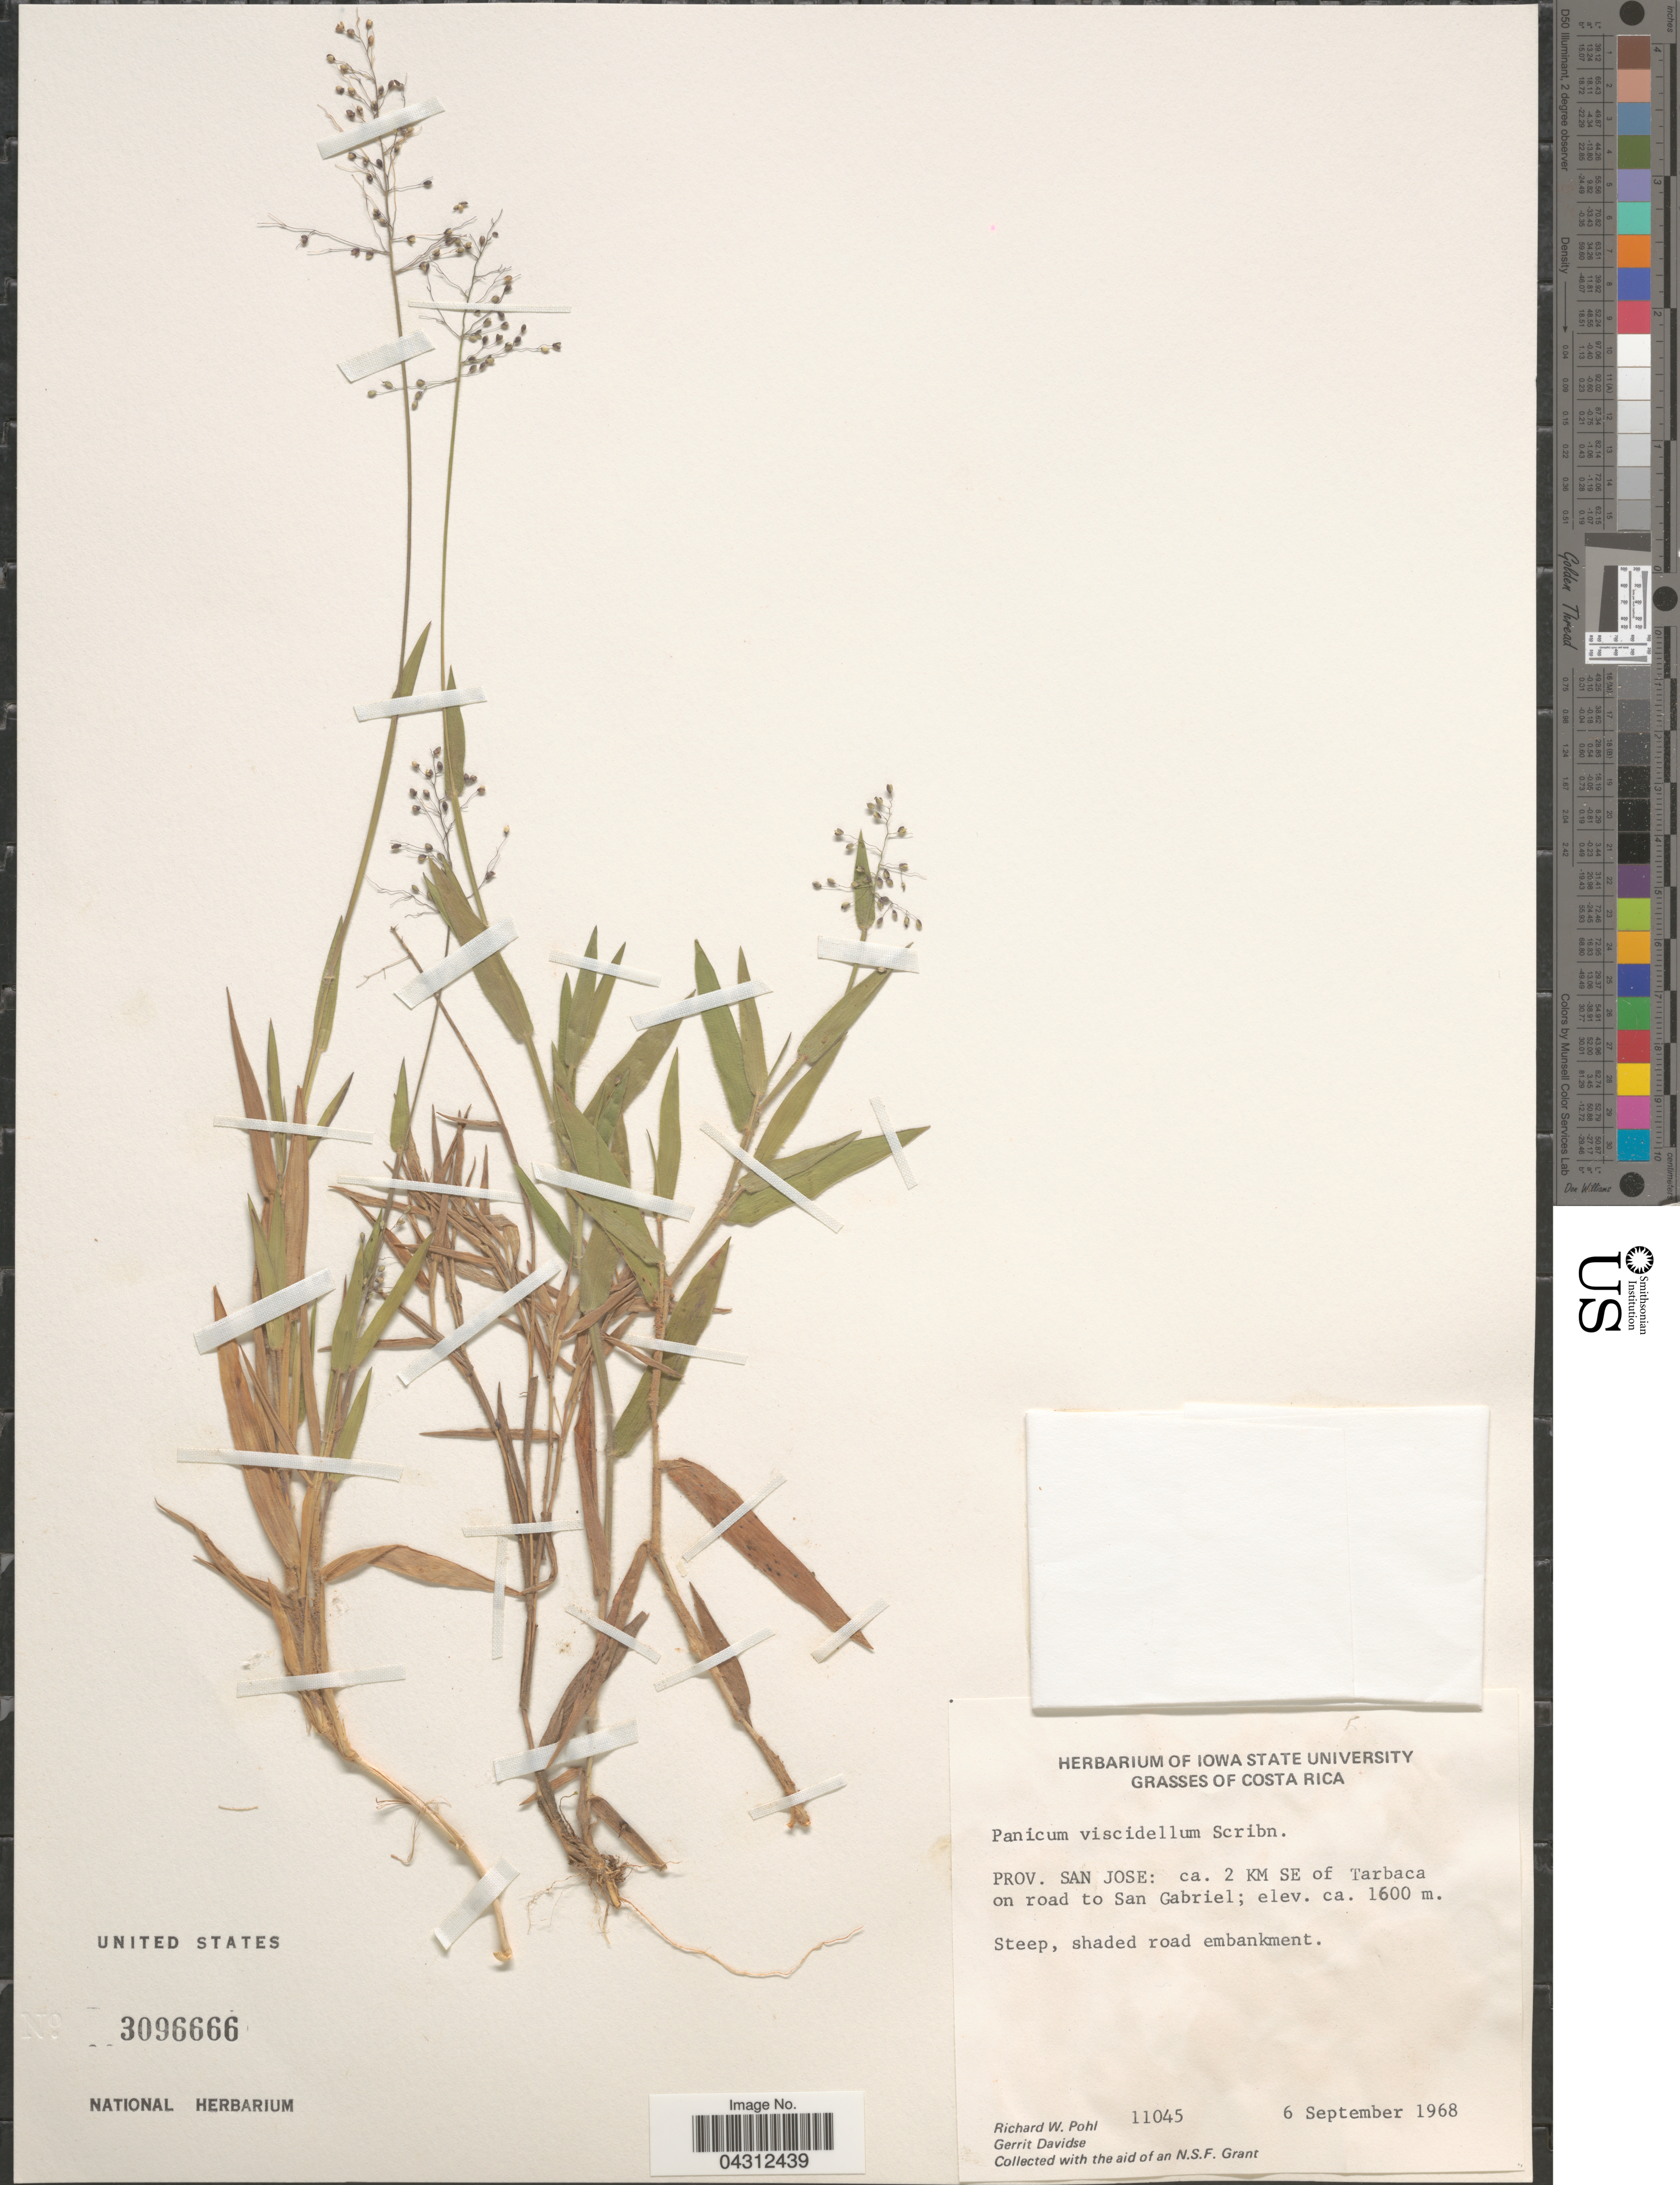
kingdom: Plantae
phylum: Tracheophyta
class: Liliopsida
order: Poales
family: Poaceae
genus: Dichanthelium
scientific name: Dichanthelium viscidellum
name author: (Scribn.) Gould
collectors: R. W. Pohl & G. Davidse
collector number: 11045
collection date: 1968-09-06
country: Costa Rica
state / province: San José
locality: Ca. 2 KM SE of Tarbaca on road to San Gabriel.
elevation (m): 1600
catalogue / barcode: US 3096666